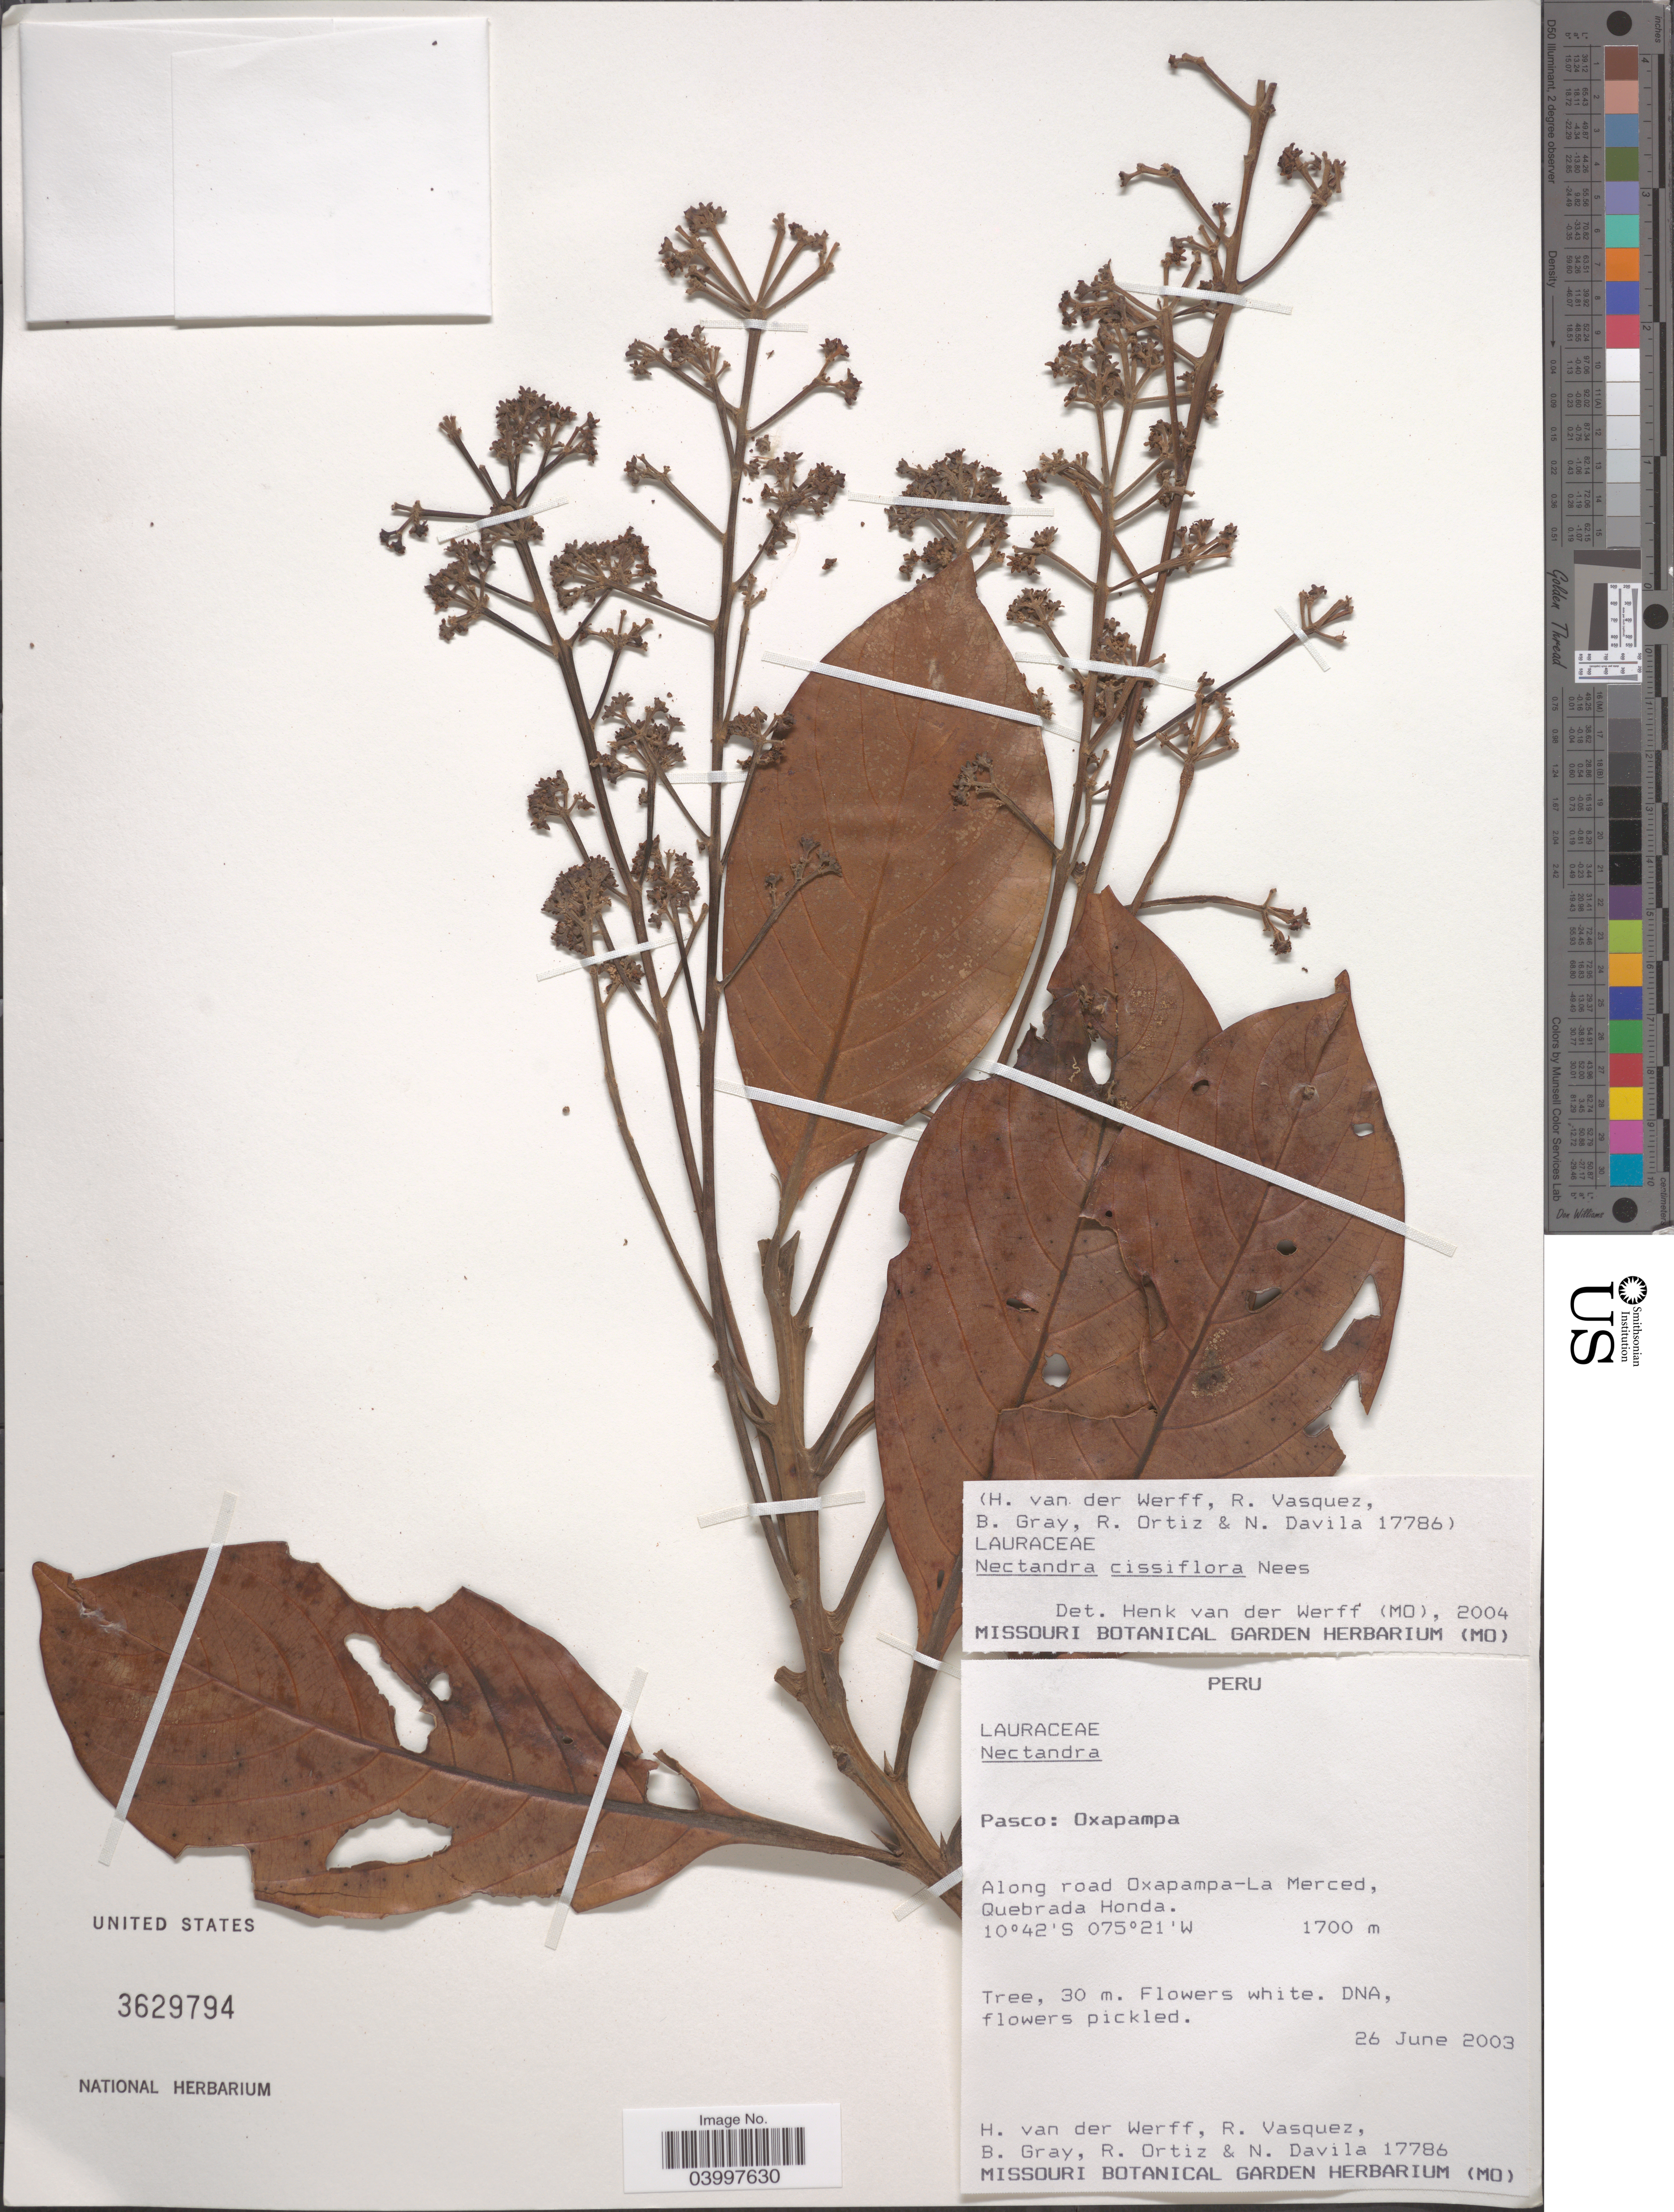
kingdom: Plantae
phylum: Tracheophyta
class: Magnoliopsida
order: Laurales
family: Lauraceae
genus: Nectandra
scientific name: Nectandra cissiflora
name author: Nees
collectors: H. van der Werff, R. Vasquez, B. Gray, R. Ortiz & N. Dávila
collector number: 17786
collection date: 2003-06-26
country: Peru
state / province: Pasco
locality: Oxapampa. Along road Oxapampa-La Merced, Quebrada Honda.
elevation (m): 1700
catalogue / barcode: US 3629794